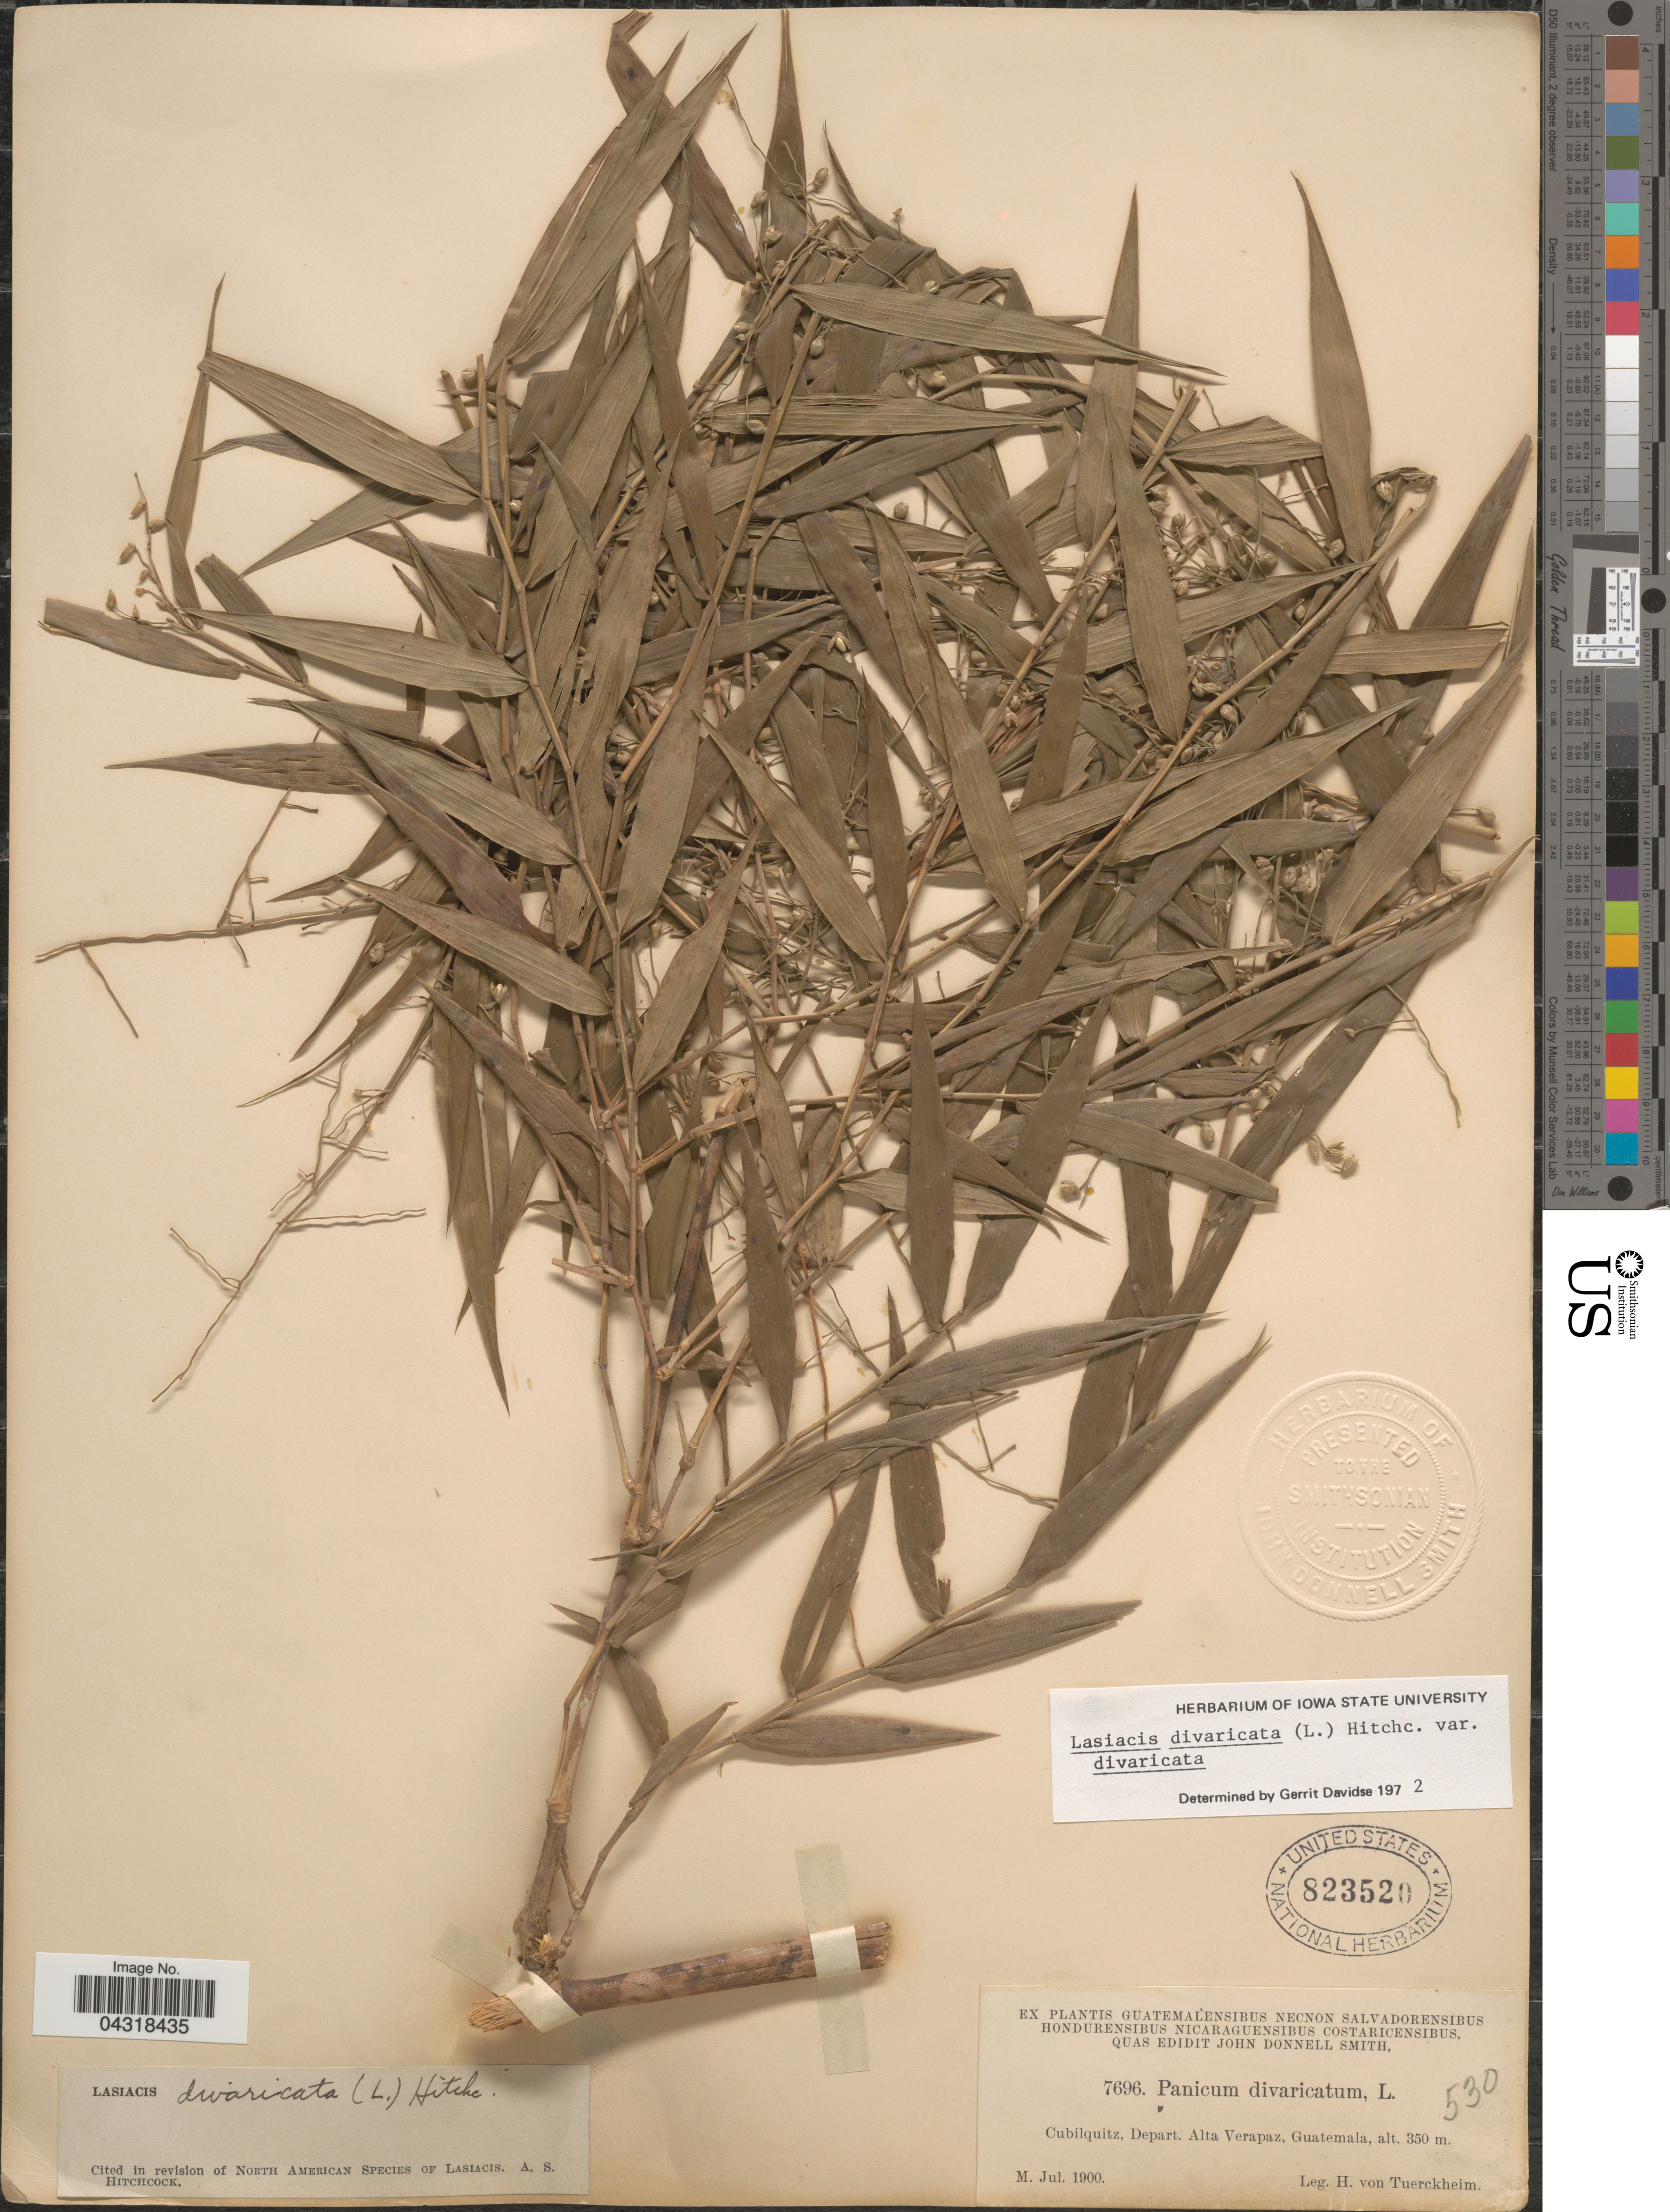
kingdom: Plantae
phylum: Tracheophyta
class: Liliopsida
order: Poales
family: Poaceae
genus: Lasiacis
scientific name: Lasiacis divaricata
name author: (L.) Hitchc.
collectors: H. von Tuerckheim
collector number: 7696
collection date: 1900-07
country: Guatemala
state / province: Alta Verapaz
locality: Cubilquitz, Depart. Alta Verapaz.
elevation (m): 350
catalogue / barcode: US 823520